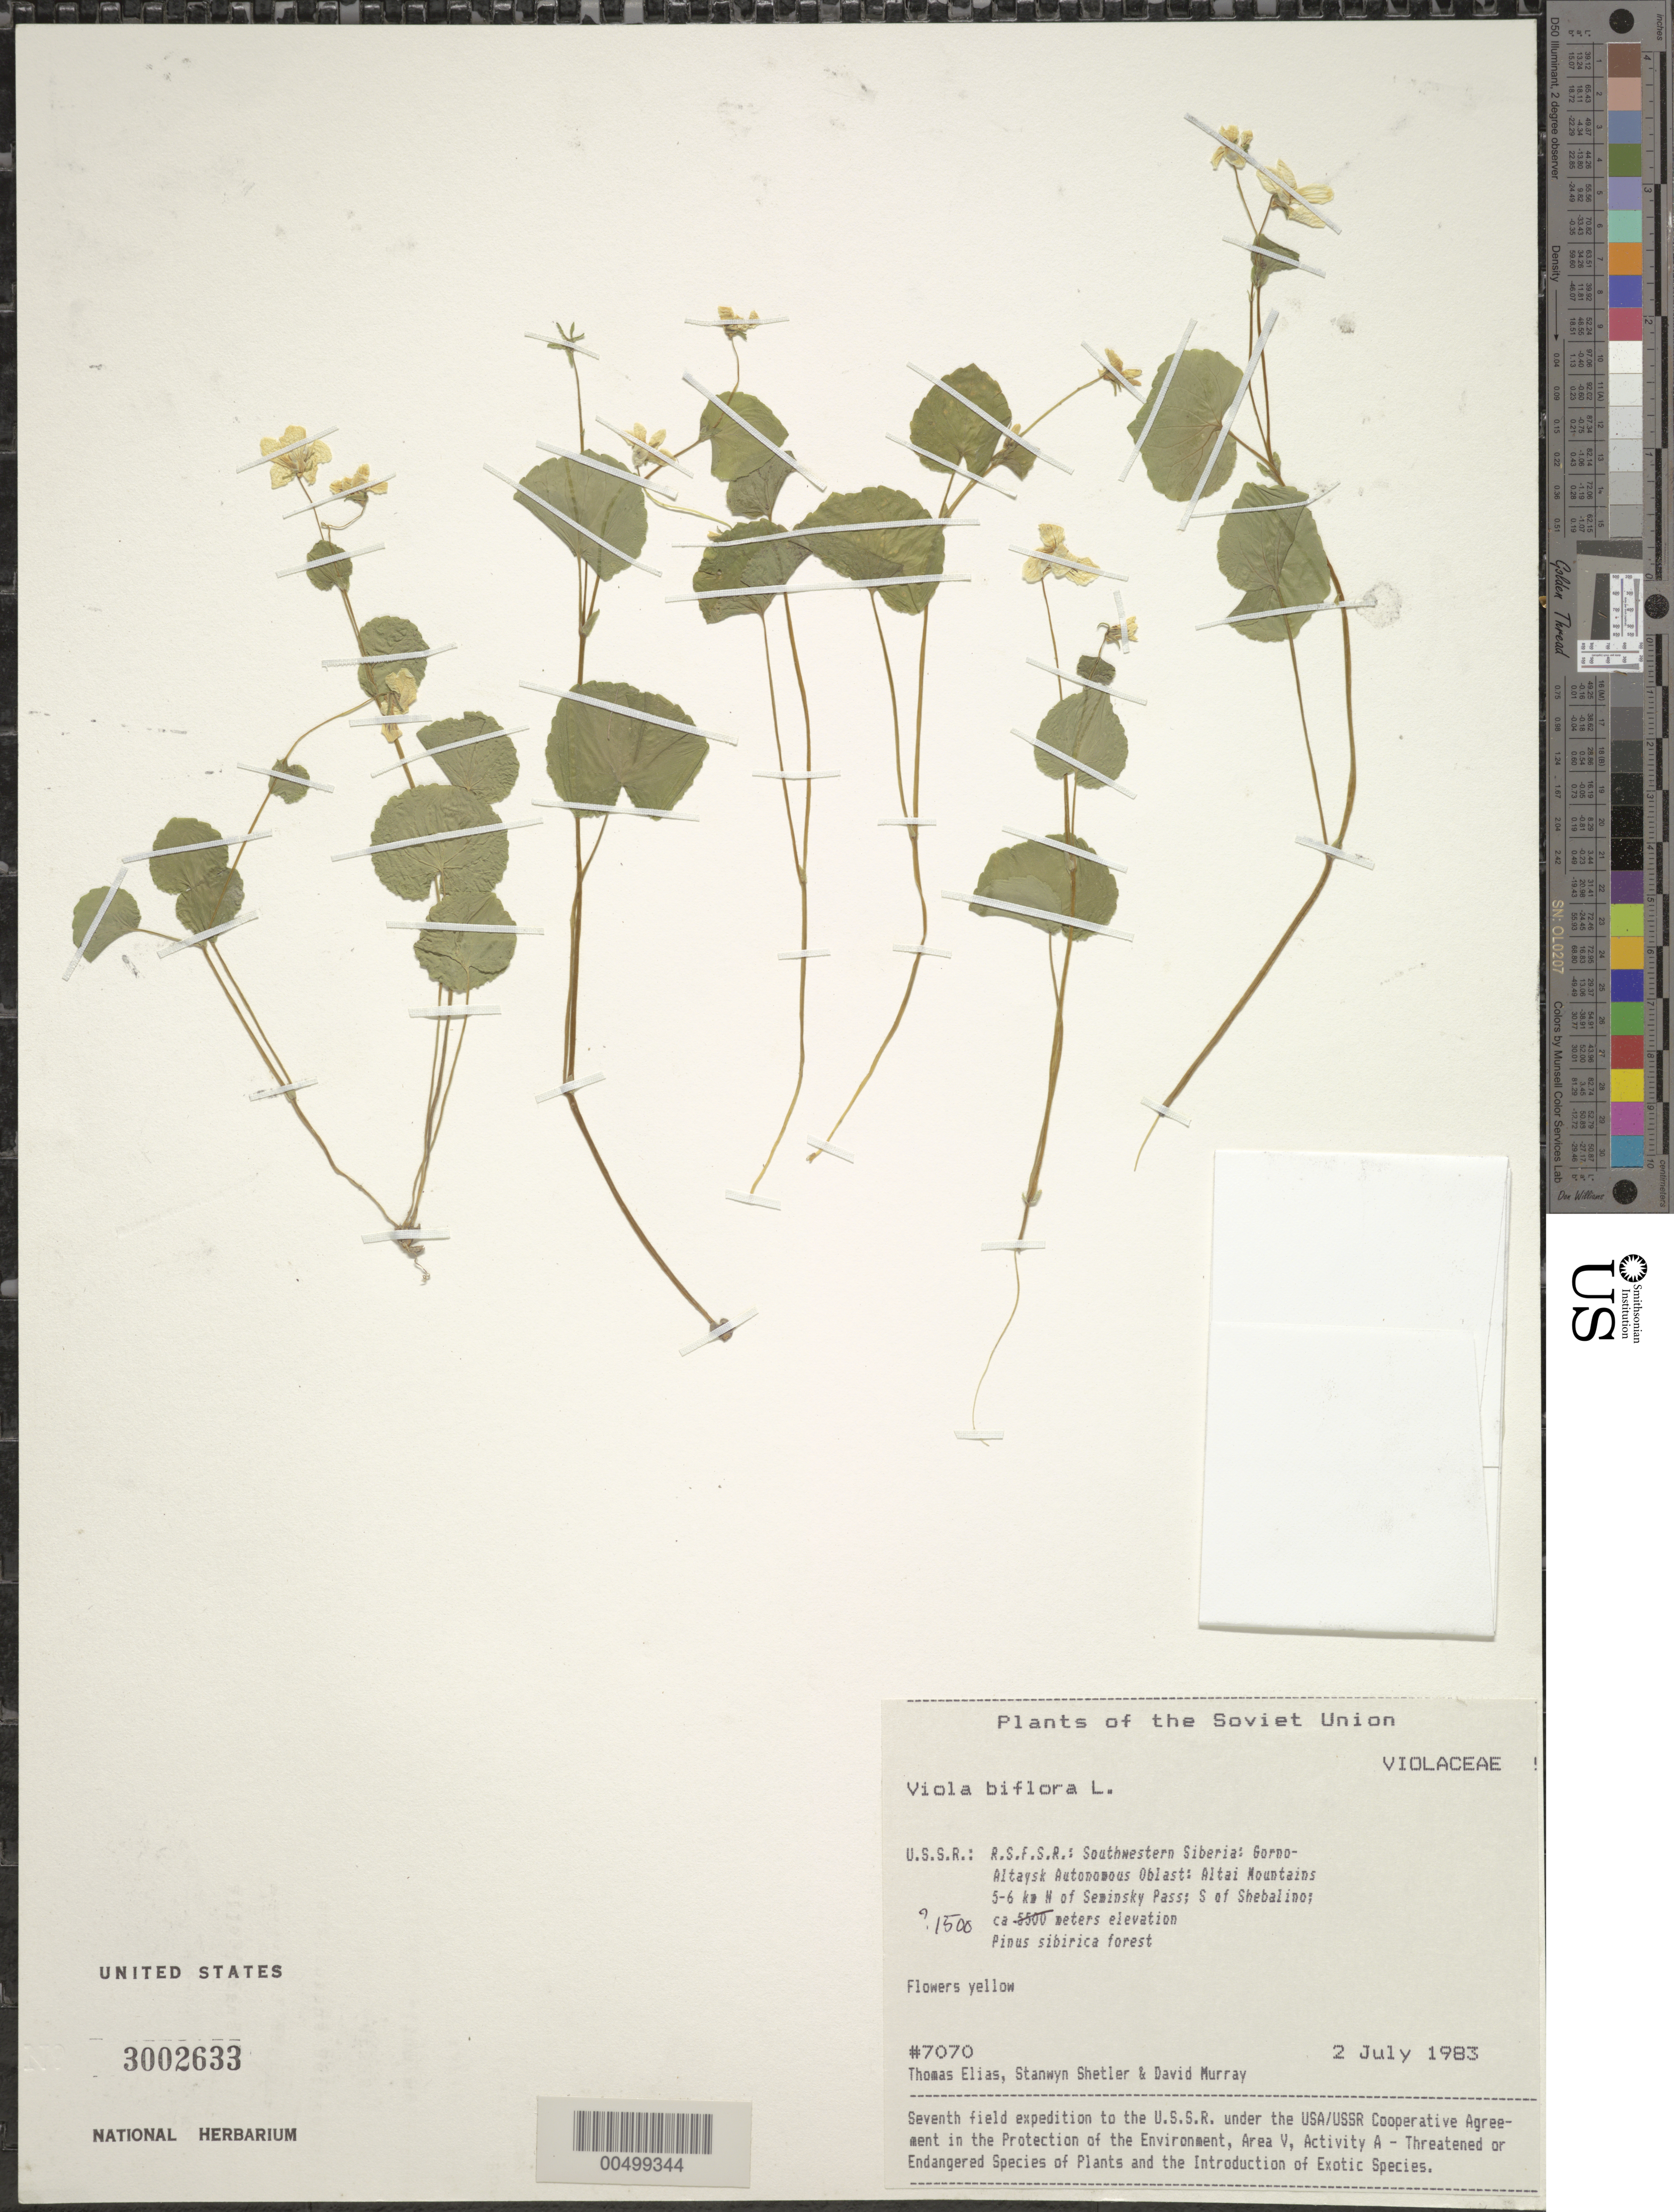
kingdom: Plantae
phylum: Tracheophyta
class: Magnoliopsida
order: Malpighiales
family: Violaceae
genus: Viola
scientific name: Viola biflora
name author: L.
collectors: T. Elias, S. Shetler & D. F. Murray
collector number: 7070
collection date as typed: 02 Jul 1983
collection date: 1983-07-02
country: Russian Federation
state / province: Altai Republic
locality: Altai Mountains, 5-6 km N of Seminsky Pass, S of Shebalino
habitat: Pinus sibirica forest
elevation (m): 1676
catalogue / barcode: US 3002633